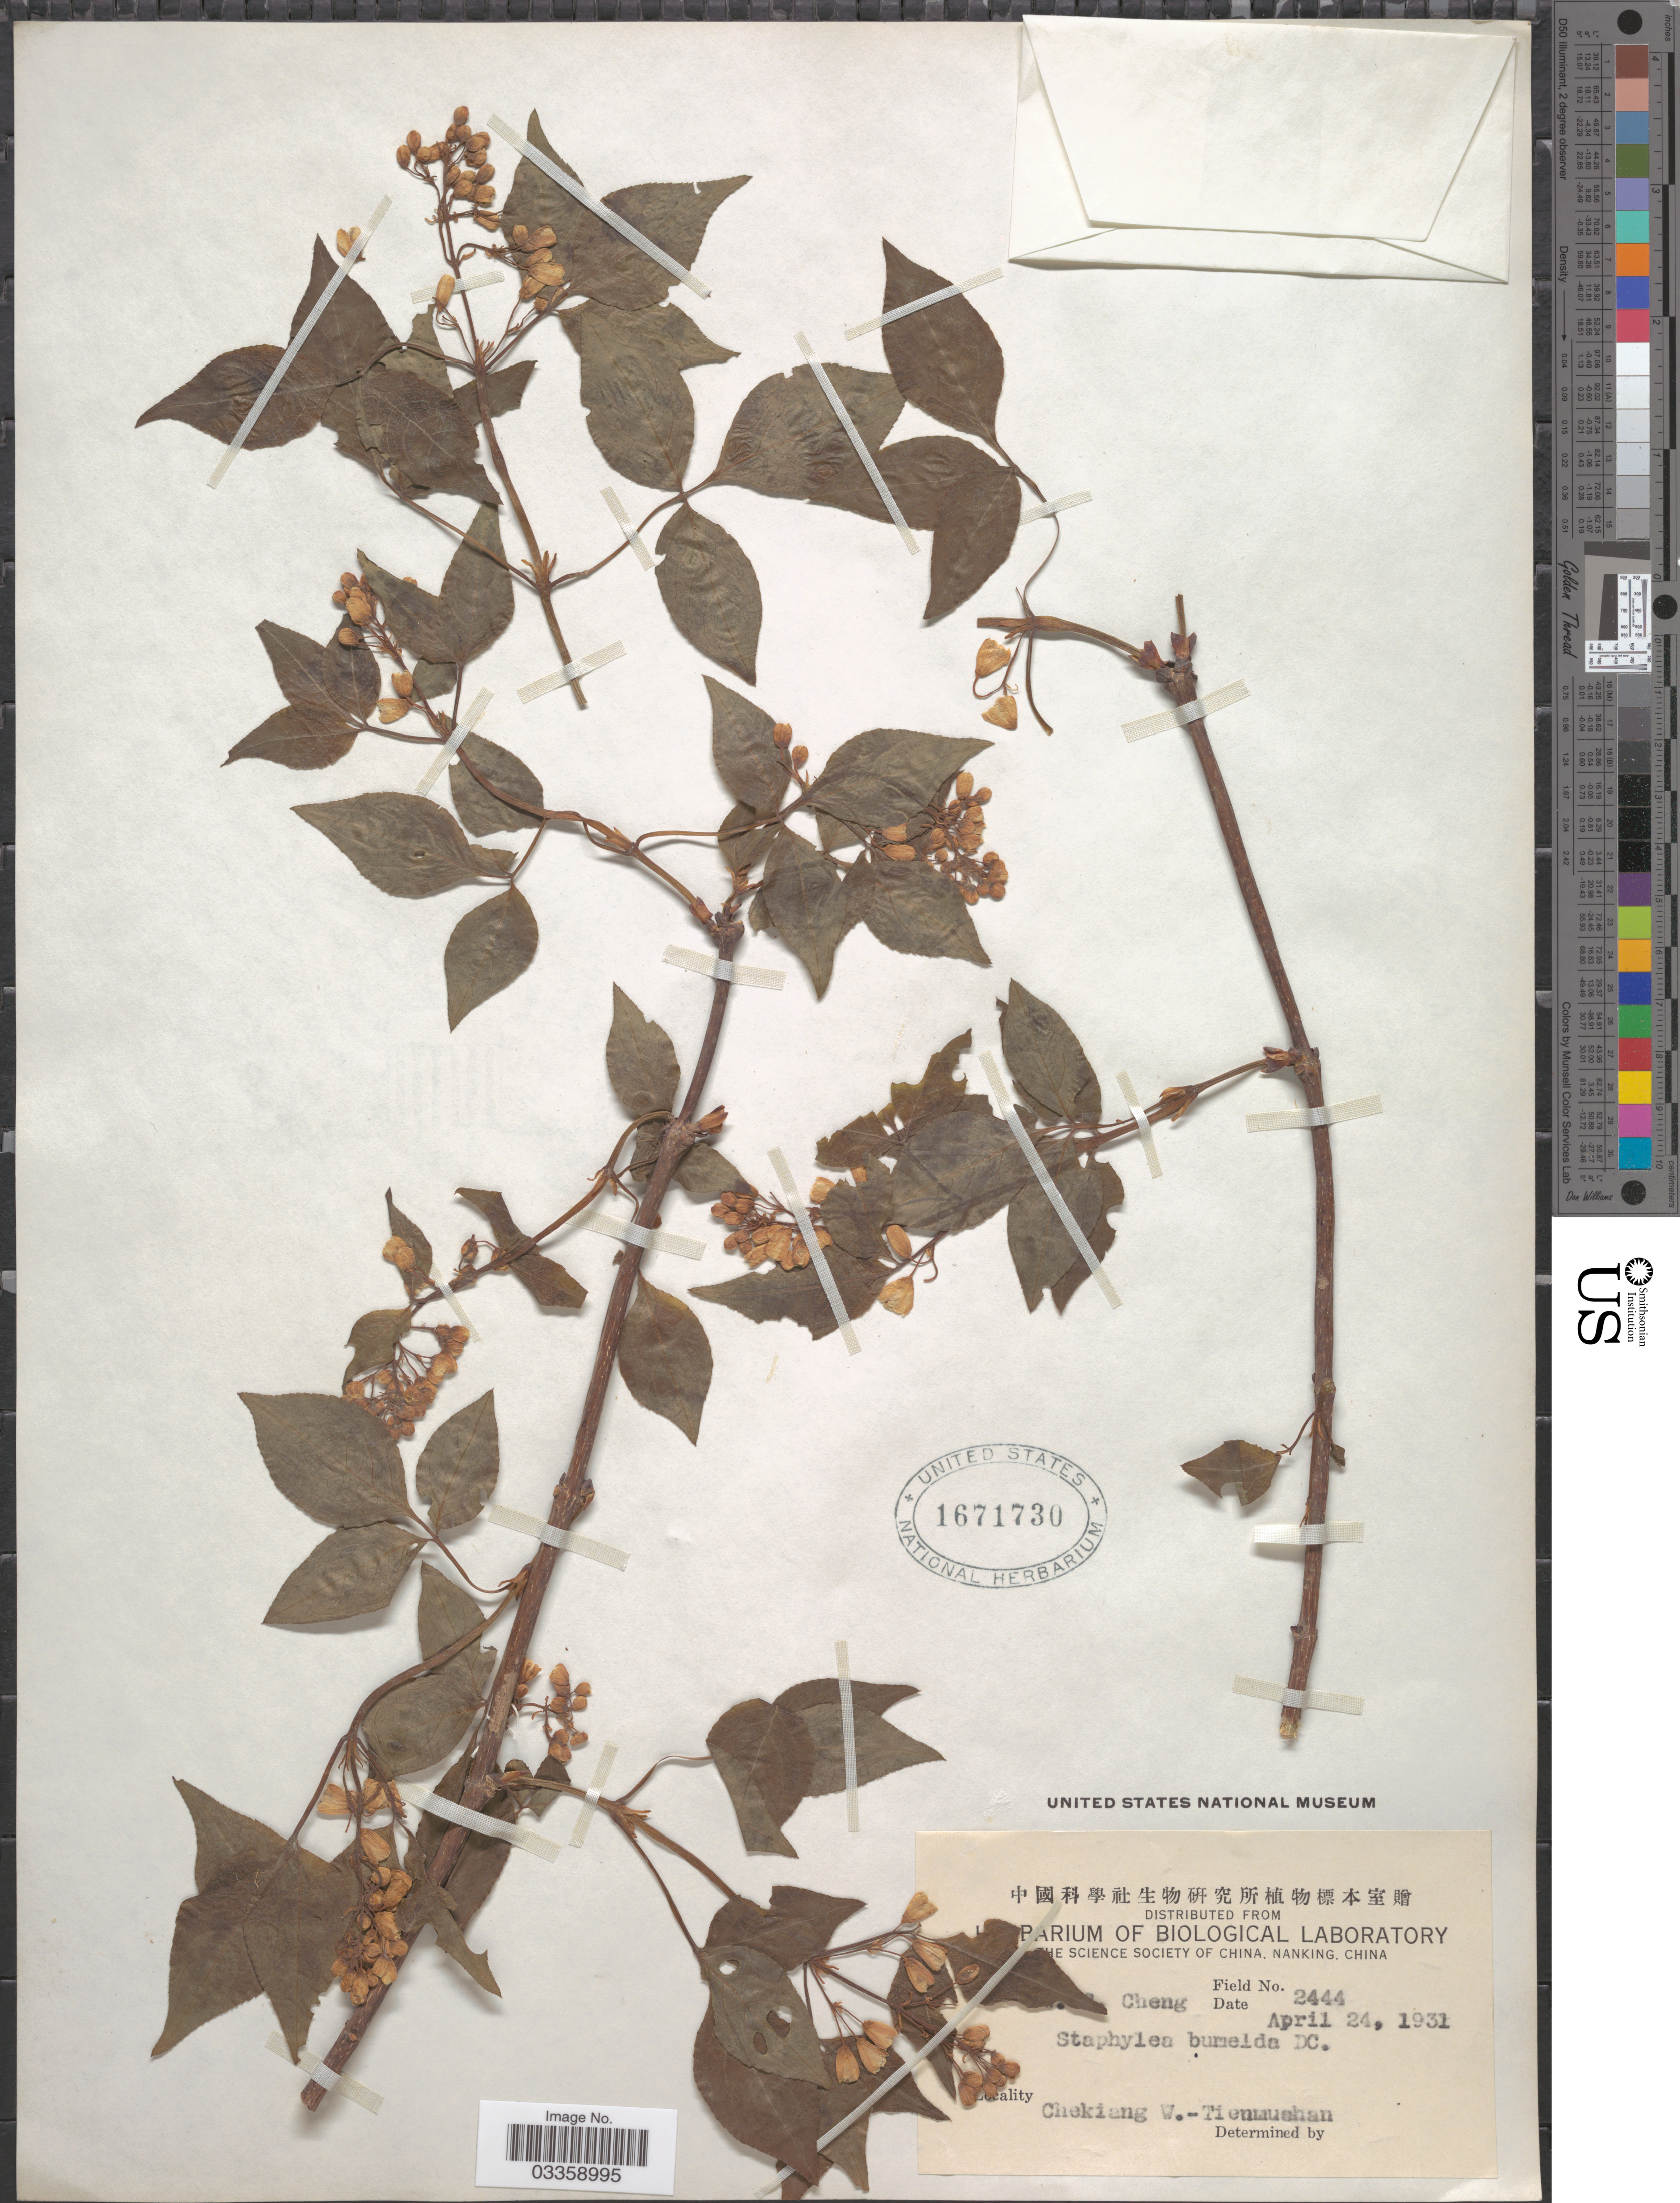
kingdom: Plantae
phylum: Tracheophyta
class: Magnoliopsida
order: Crossosomatales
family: Staphyleaceae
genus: Staphylea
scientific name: Staphylea bumalda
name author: DC.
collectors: W. C. Cheng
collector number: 2444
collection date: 1931-04-24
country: China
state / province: Zhejiang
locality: Chekiang. W.-Tienmushan.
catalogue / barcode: US 1671730